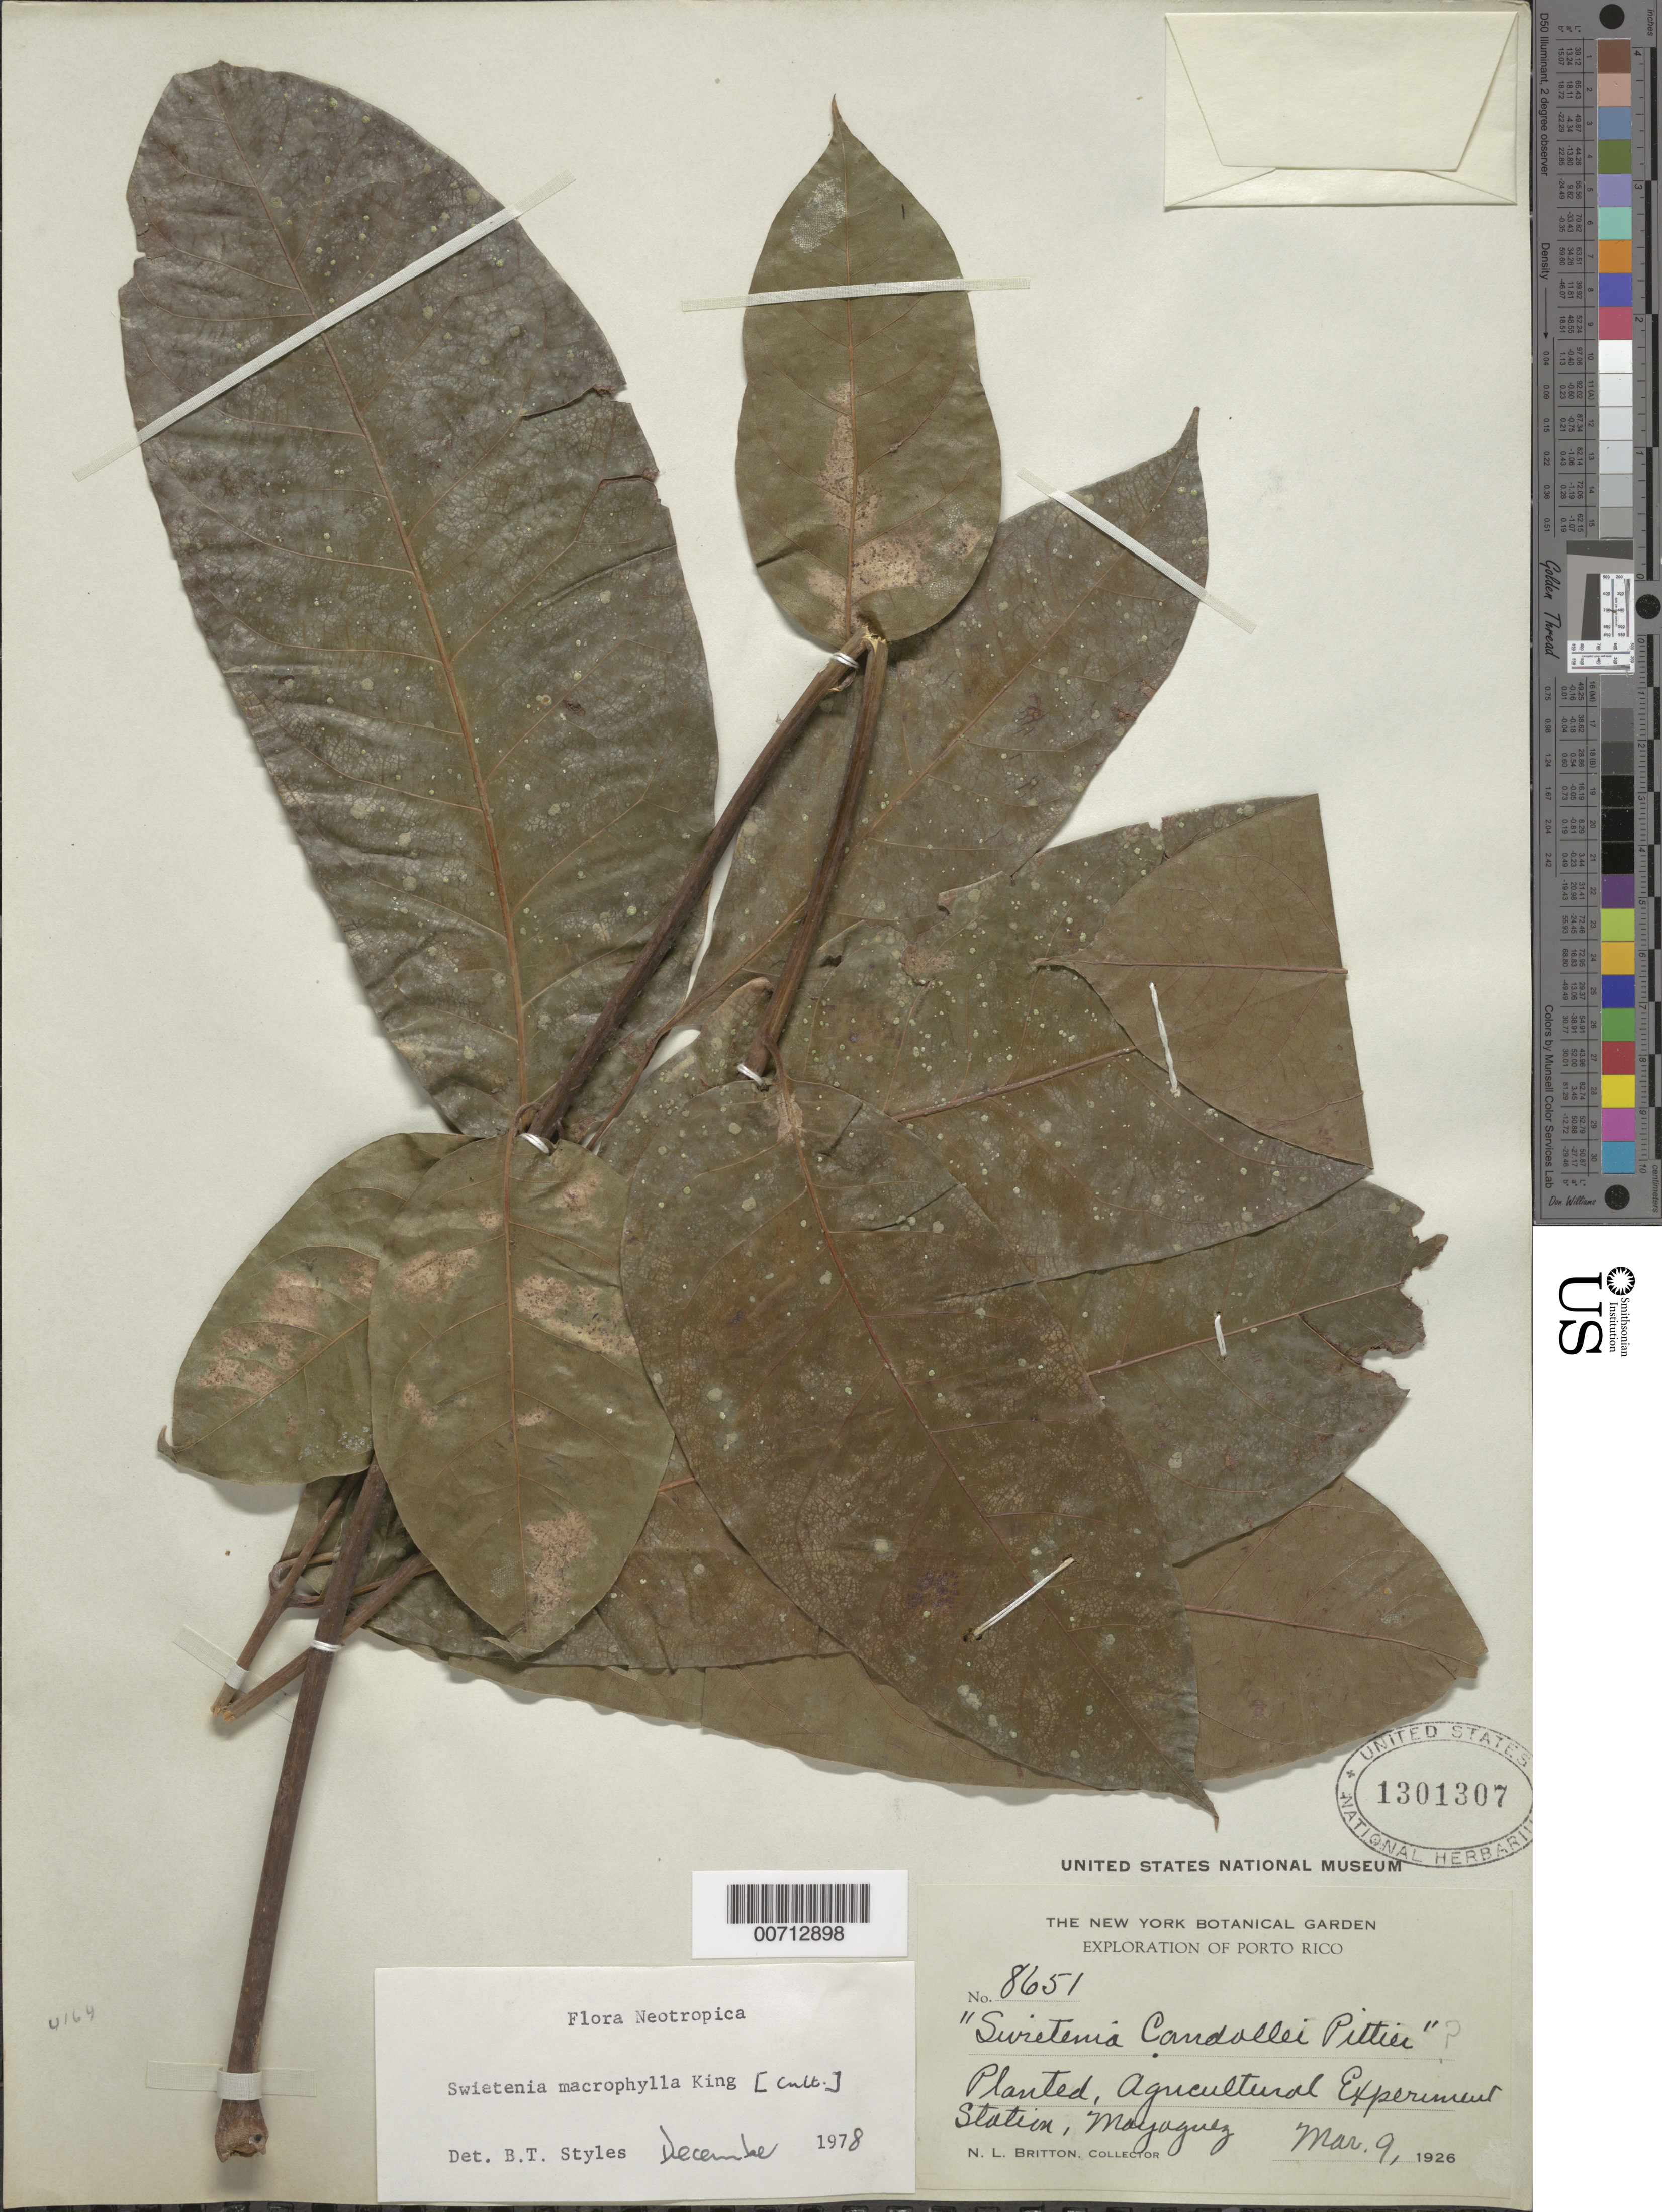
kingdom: Plantae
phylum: Tracheophyta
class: Magnoliopsida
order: Sapindales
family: Meliaceae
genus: Swietenia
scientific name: Swietenia macrophylla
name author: King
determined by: Styles, B. T.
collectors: N. Britton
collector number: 8651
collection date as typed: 09 Mar 1926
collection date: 1926-03-09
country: Puerto Rico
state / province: Mayaguez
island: Greater Antilles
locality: Agricultural Exp. Station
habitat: Planted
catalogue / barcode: US 1301307